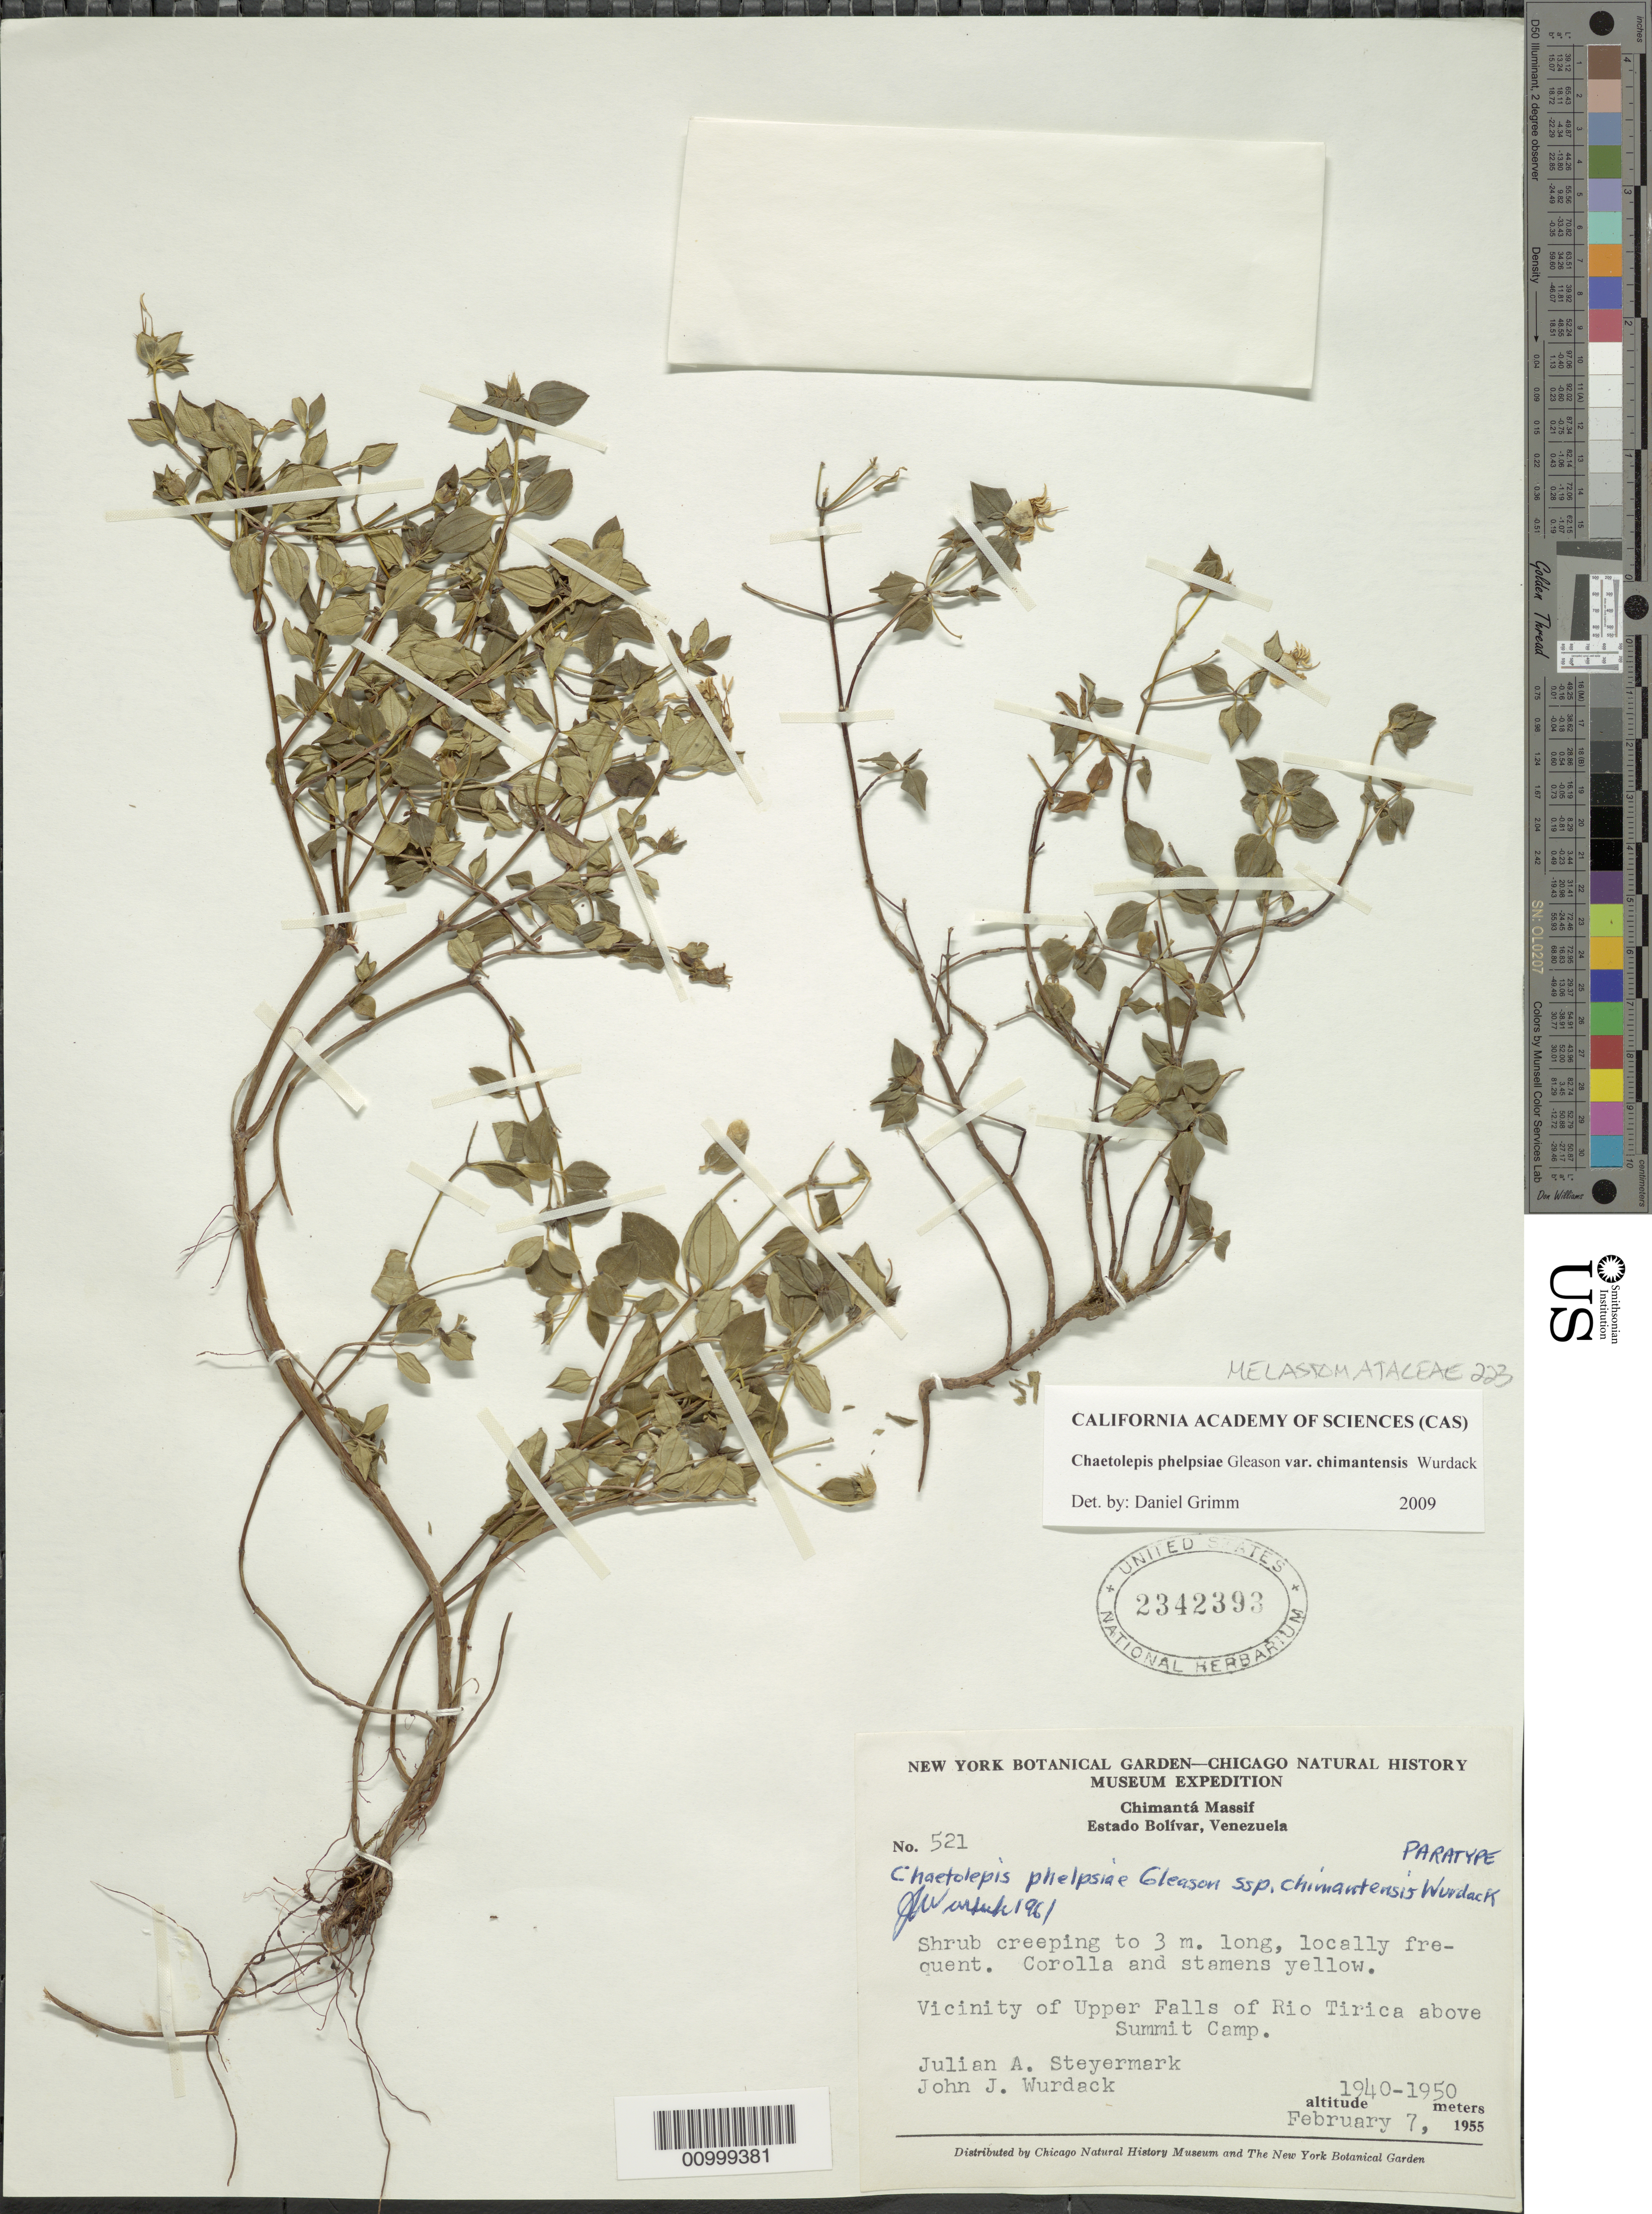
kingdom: Plantae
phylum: Tracheophyta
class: Magnoliopsida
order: Myrtales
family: Melastomataceae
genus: Chaetolepis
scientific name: Chaetolepis phelpsiae var. chimantensis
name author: Wurdack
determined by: Grimm, D.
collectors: J. Steyermark & J. J. Wurdack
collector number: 521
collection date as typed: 7-Feb-55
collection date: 1955-02-07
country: Venezuela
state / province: Bolívar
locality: Vicinity of Upper Falls of Rio Tirica above Summit Camp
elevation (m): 1940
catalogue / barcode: US 2342393